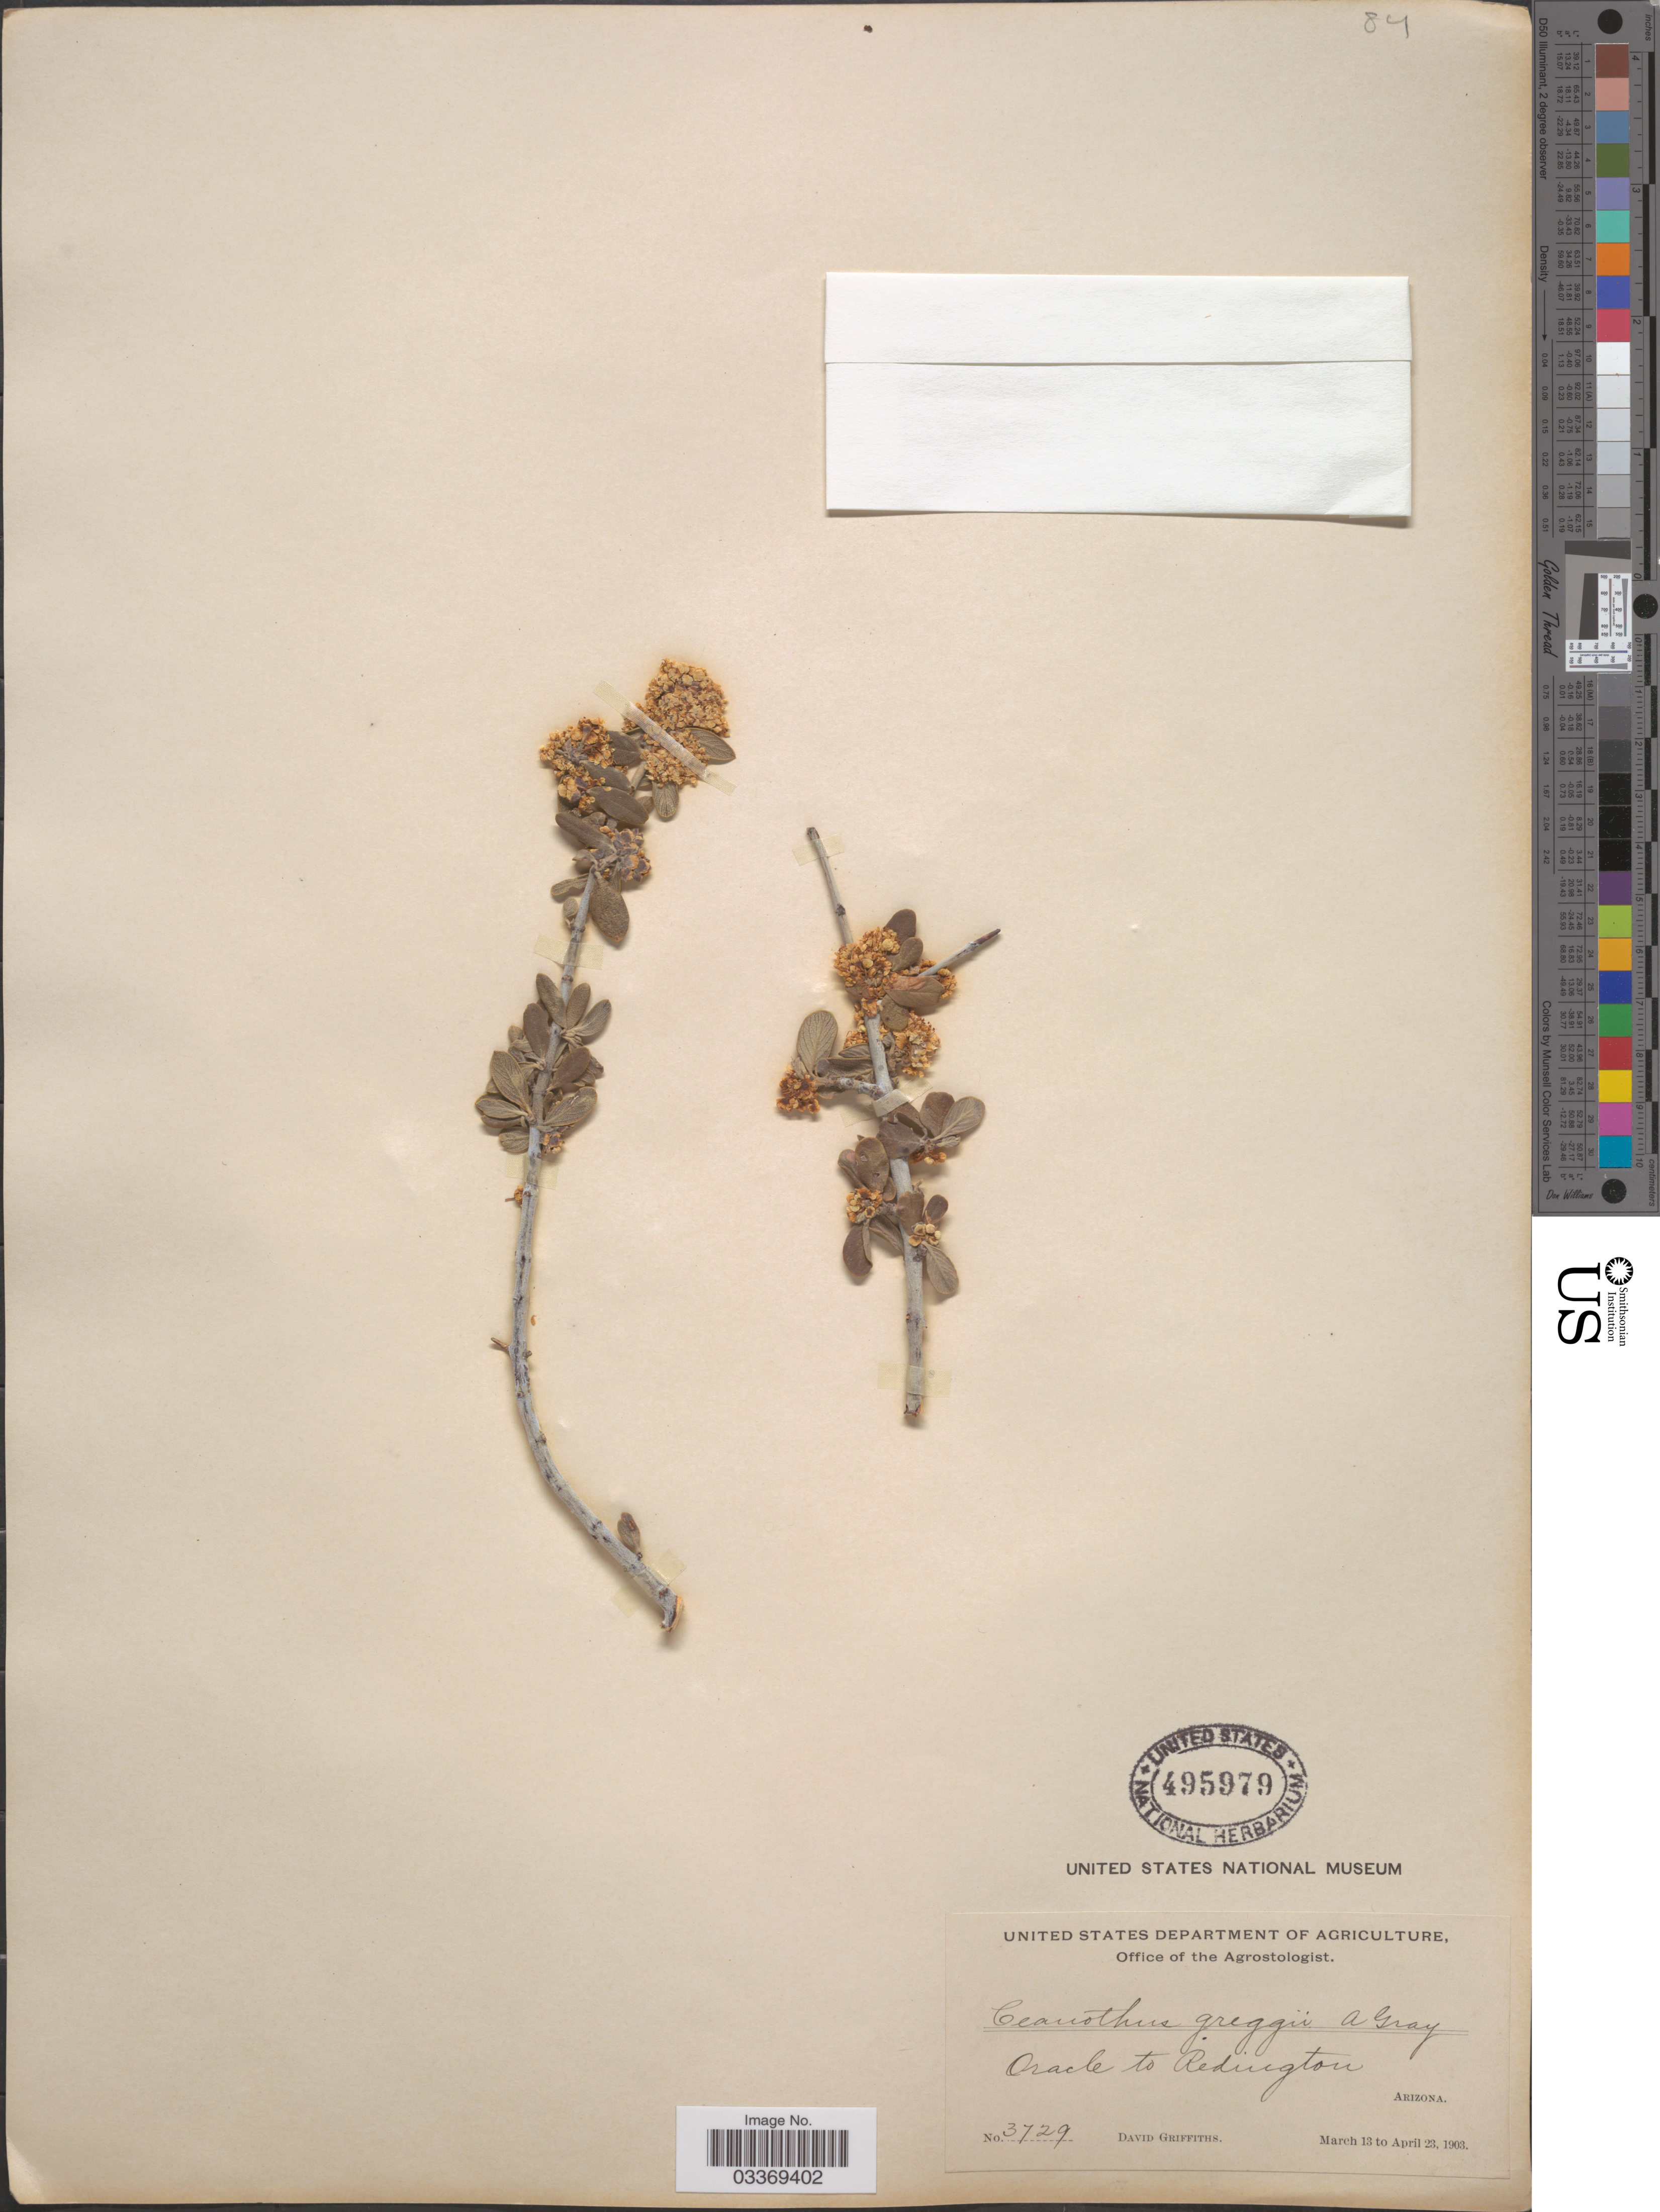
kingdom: Plantae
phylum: Tracheophyta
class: Magnoliopsida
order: Rosales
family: Rhamnaceae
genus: Ceanothus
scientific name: Ceanothus greggii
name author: A. Gray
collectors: D. Griffiths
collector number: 3729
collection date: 1903-03-13/1903-04-23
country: United States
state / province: Arizona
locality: Oracle to Redington.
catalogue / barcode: US 495979